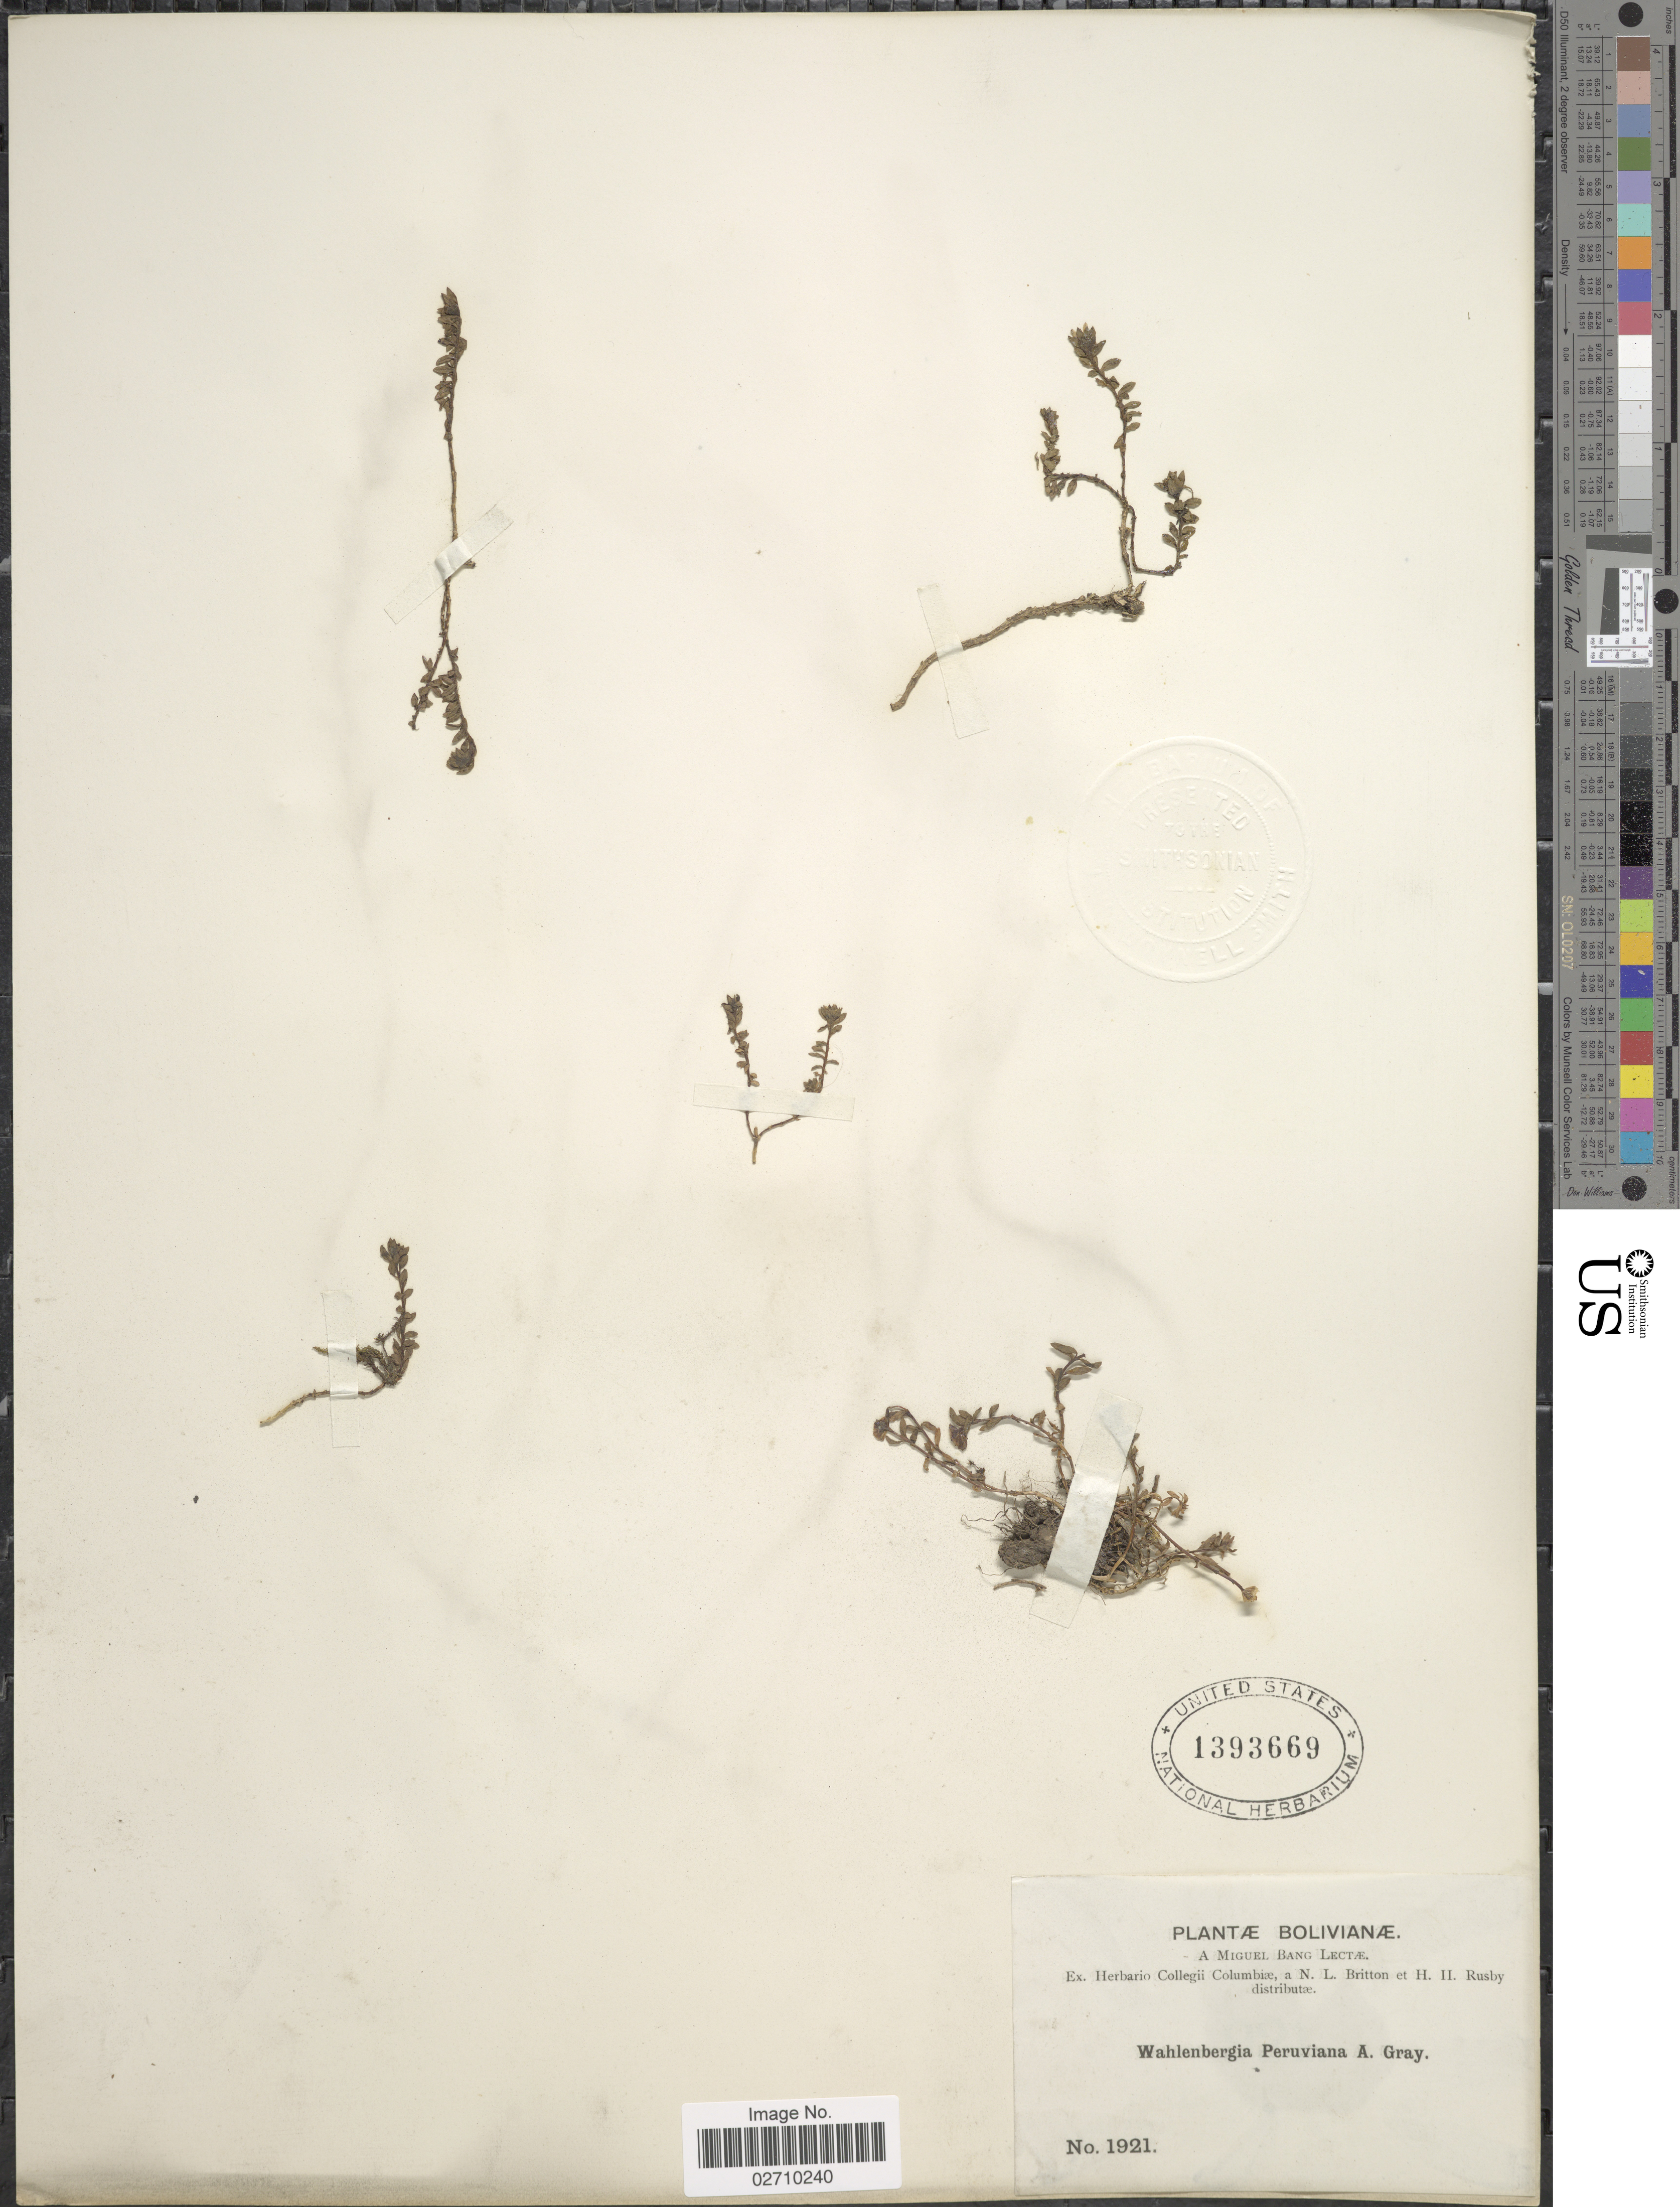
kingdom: Plantae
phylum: Tracheophyta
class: Magnoliopsida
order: Asterales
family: Campanulaceae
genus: Wahlenbergia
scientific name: Wahlenbergia peruviana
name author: A. Gray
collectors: M. Bang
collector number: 1921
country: Bolivia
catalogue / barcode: US 1393669